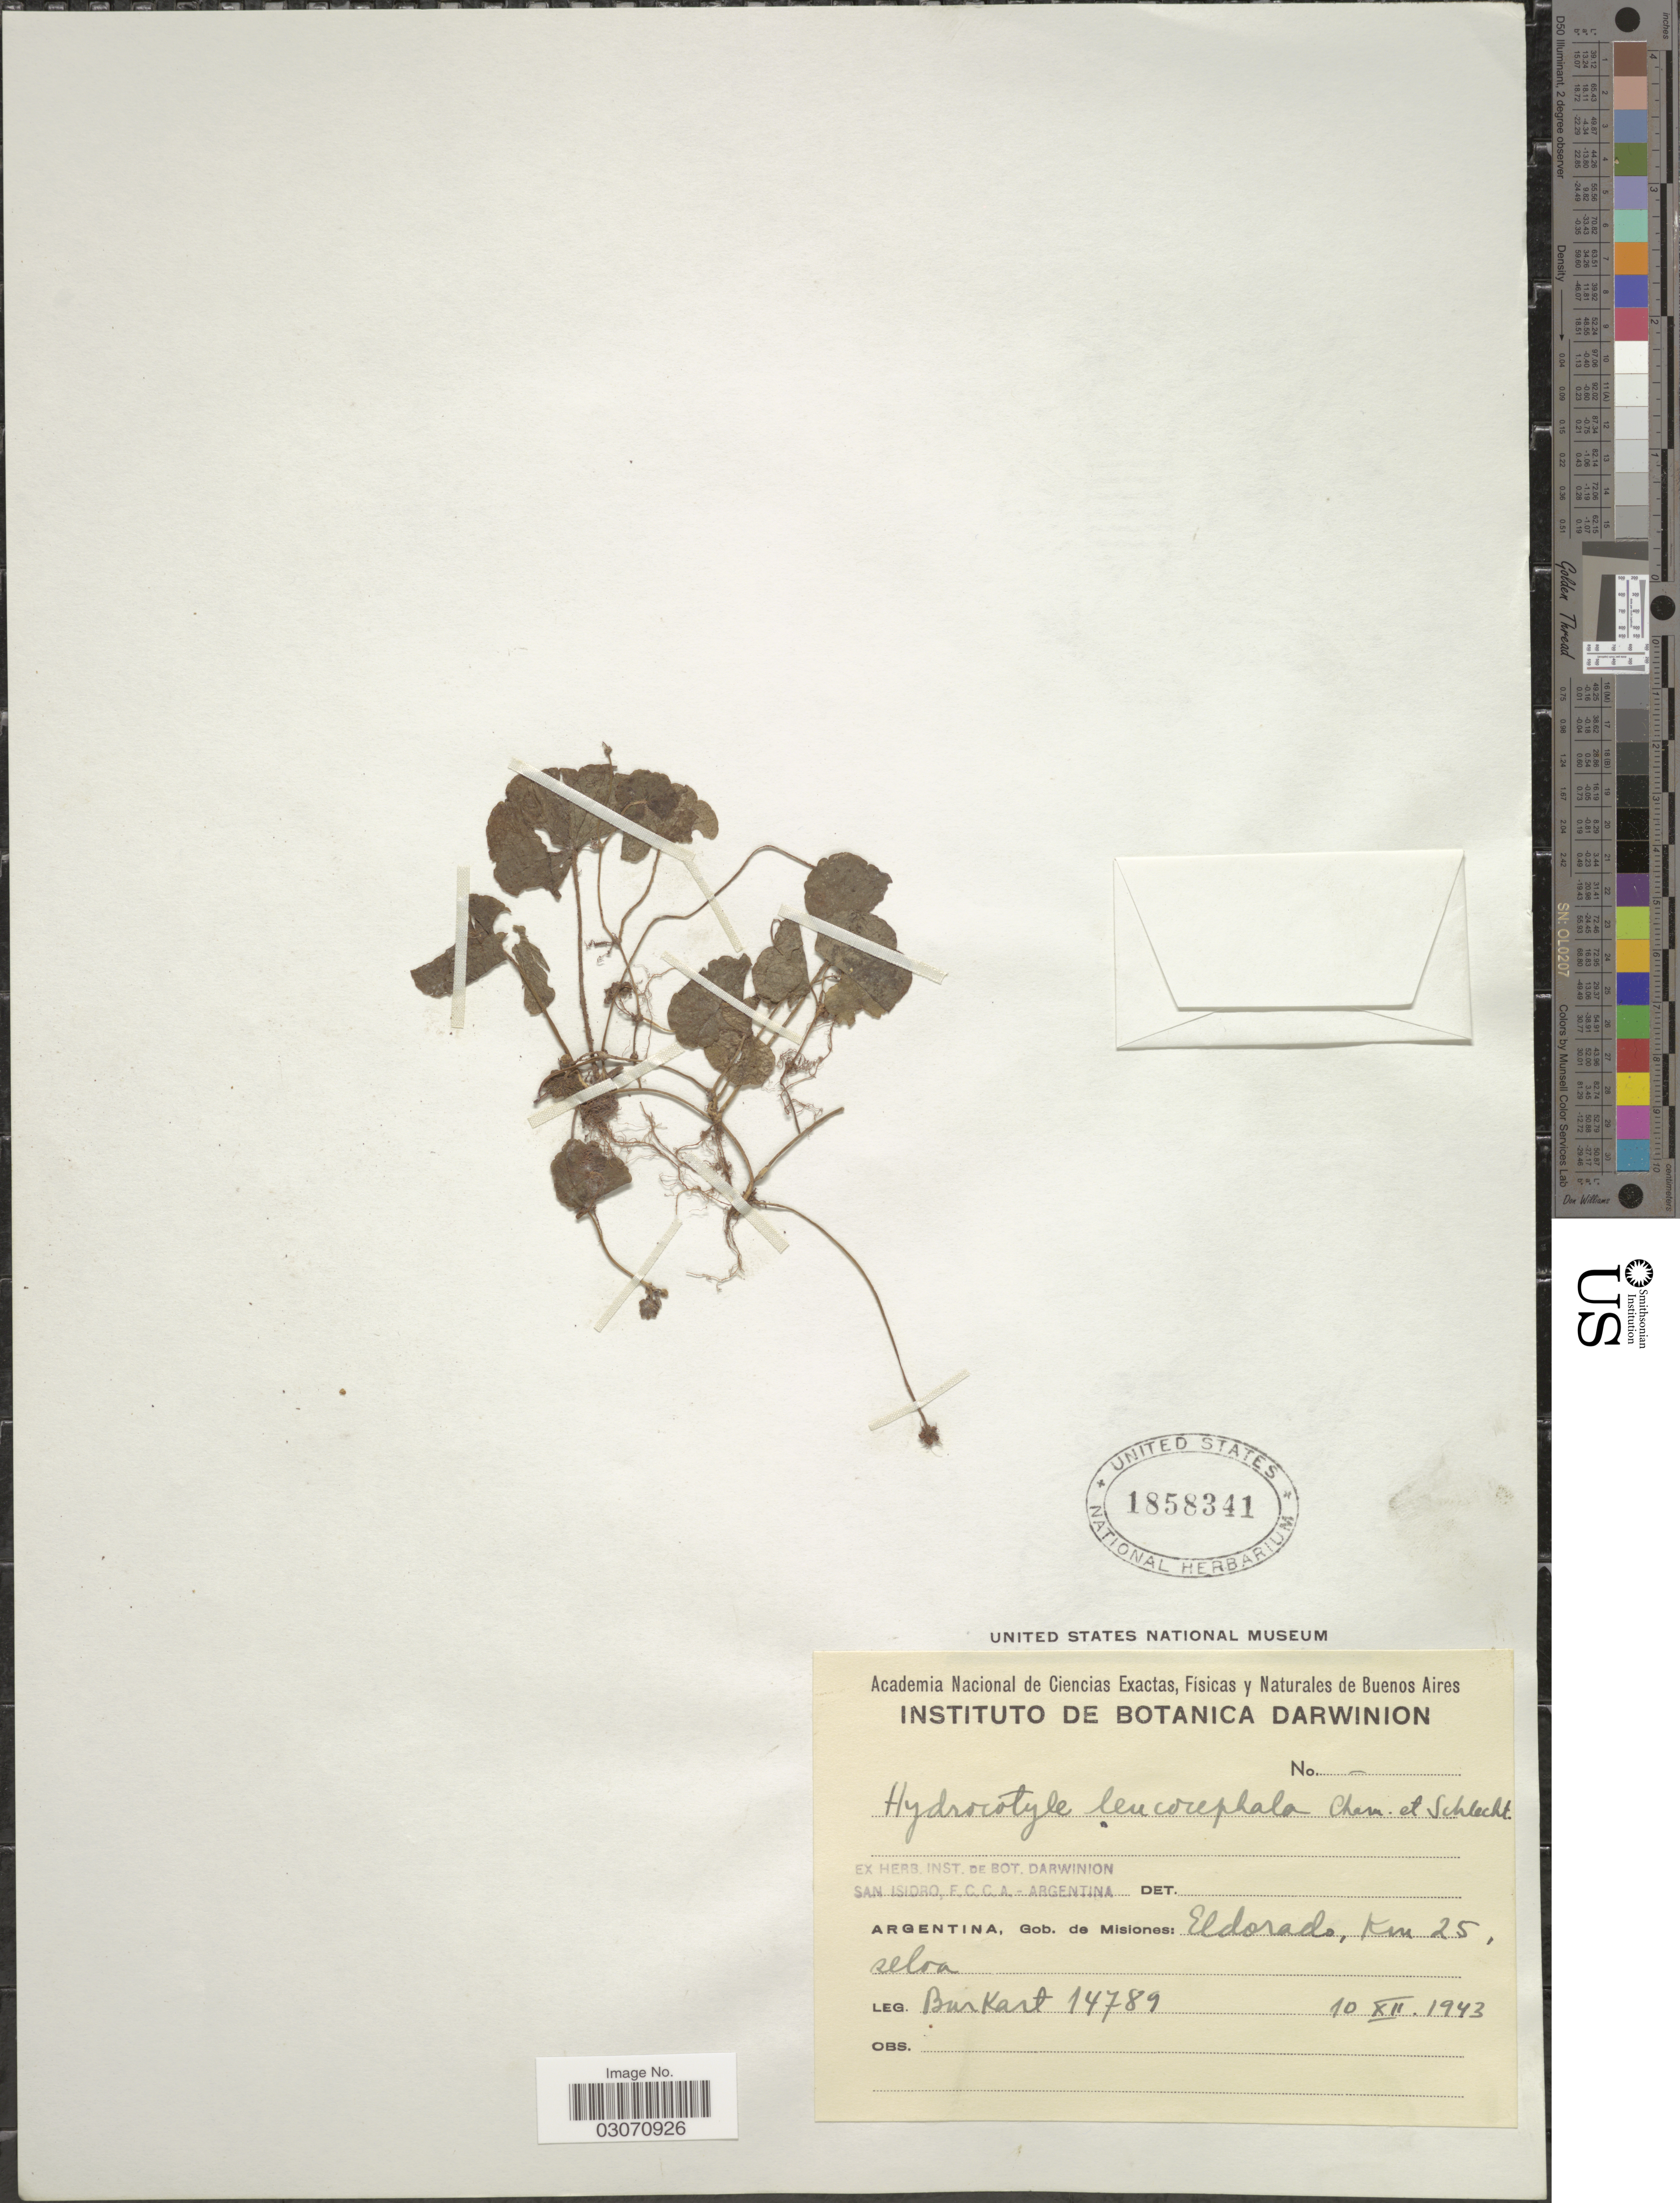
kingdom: Plantae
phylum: Tracheophyta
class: Magnoliopsida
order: Apiales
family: Araliaceae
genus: Hydrocotyle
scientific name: Hydrocotyle leucocephala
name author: Cham. & Schltdl.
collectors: -- Burkart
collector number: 14789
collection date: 1943-12-10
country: Argentina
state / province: Misiones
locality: Gob. de Misiones Eldorado, Km 25, selva.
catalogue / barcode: US 1858341